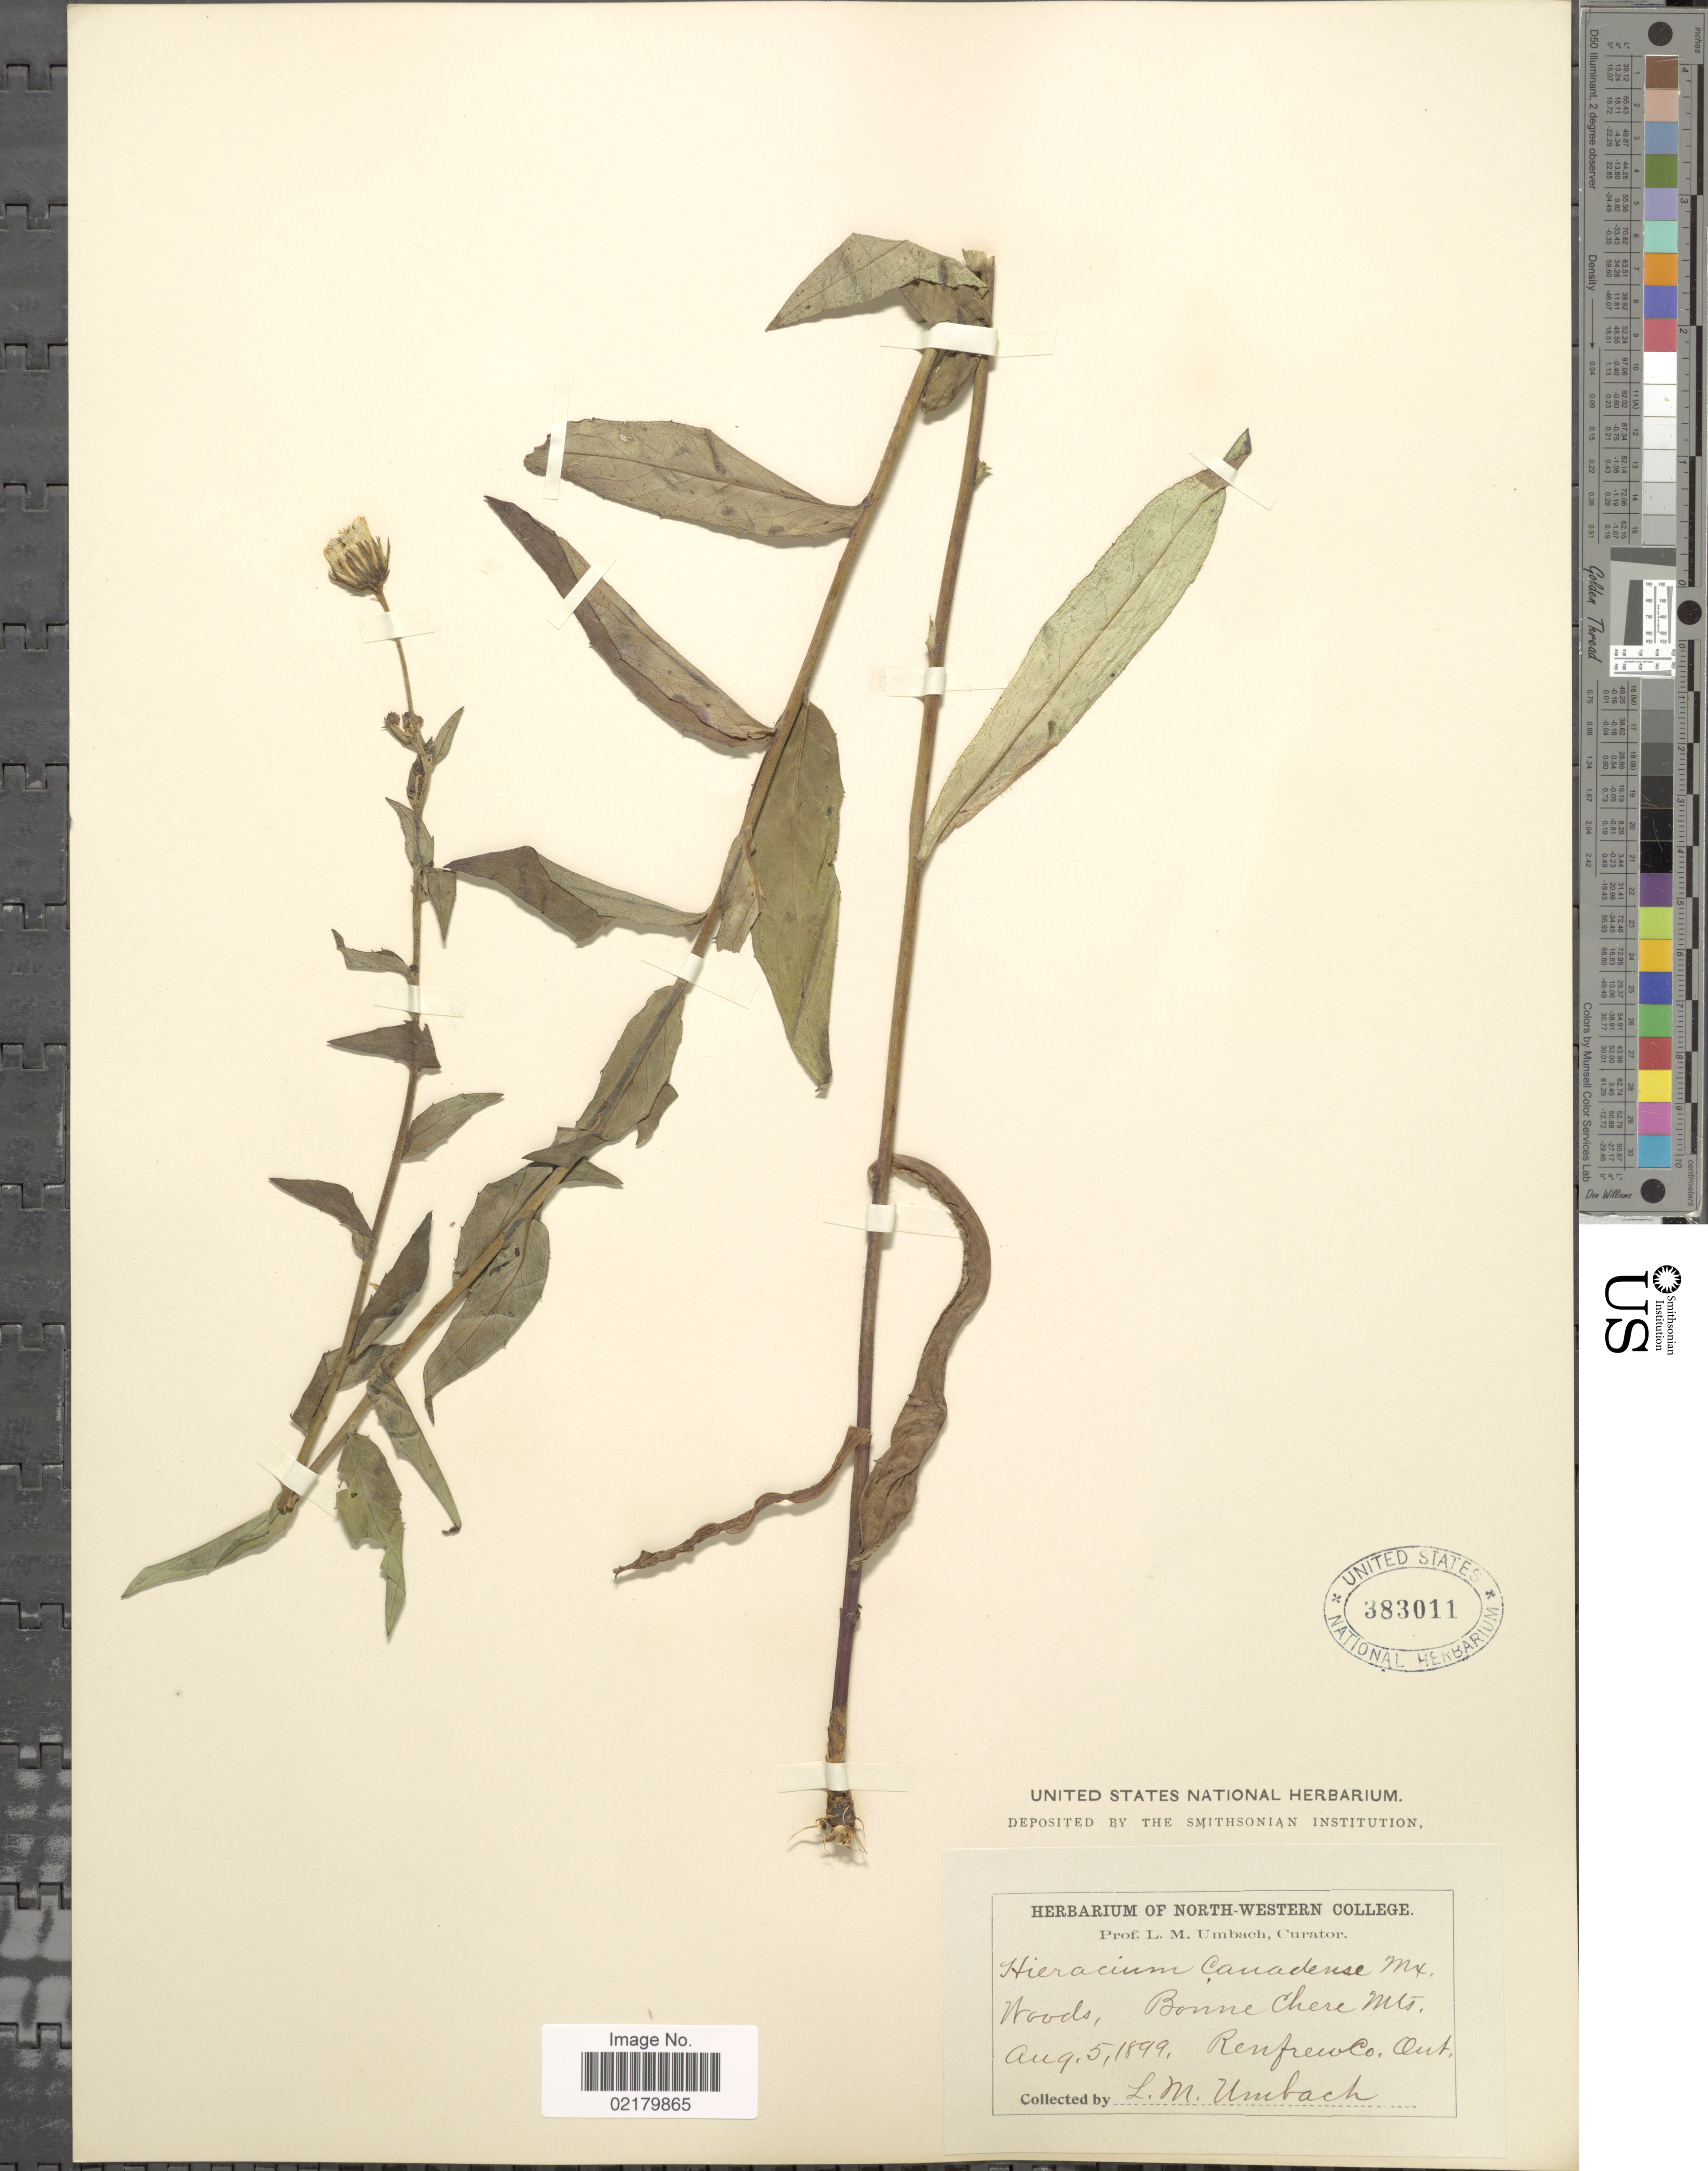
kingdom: Plantae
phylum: Tracheophyta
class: Magnoliopsida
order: Asterales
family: Asteraceae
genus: Hieracium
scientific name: Hieracium canadense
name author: Michx.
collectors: L. M. Umbach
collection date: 1899-08-05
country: Canada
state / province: Ontario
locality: Woods, Bonne cherre Mts, Renfrew Co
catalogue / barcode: US 383011